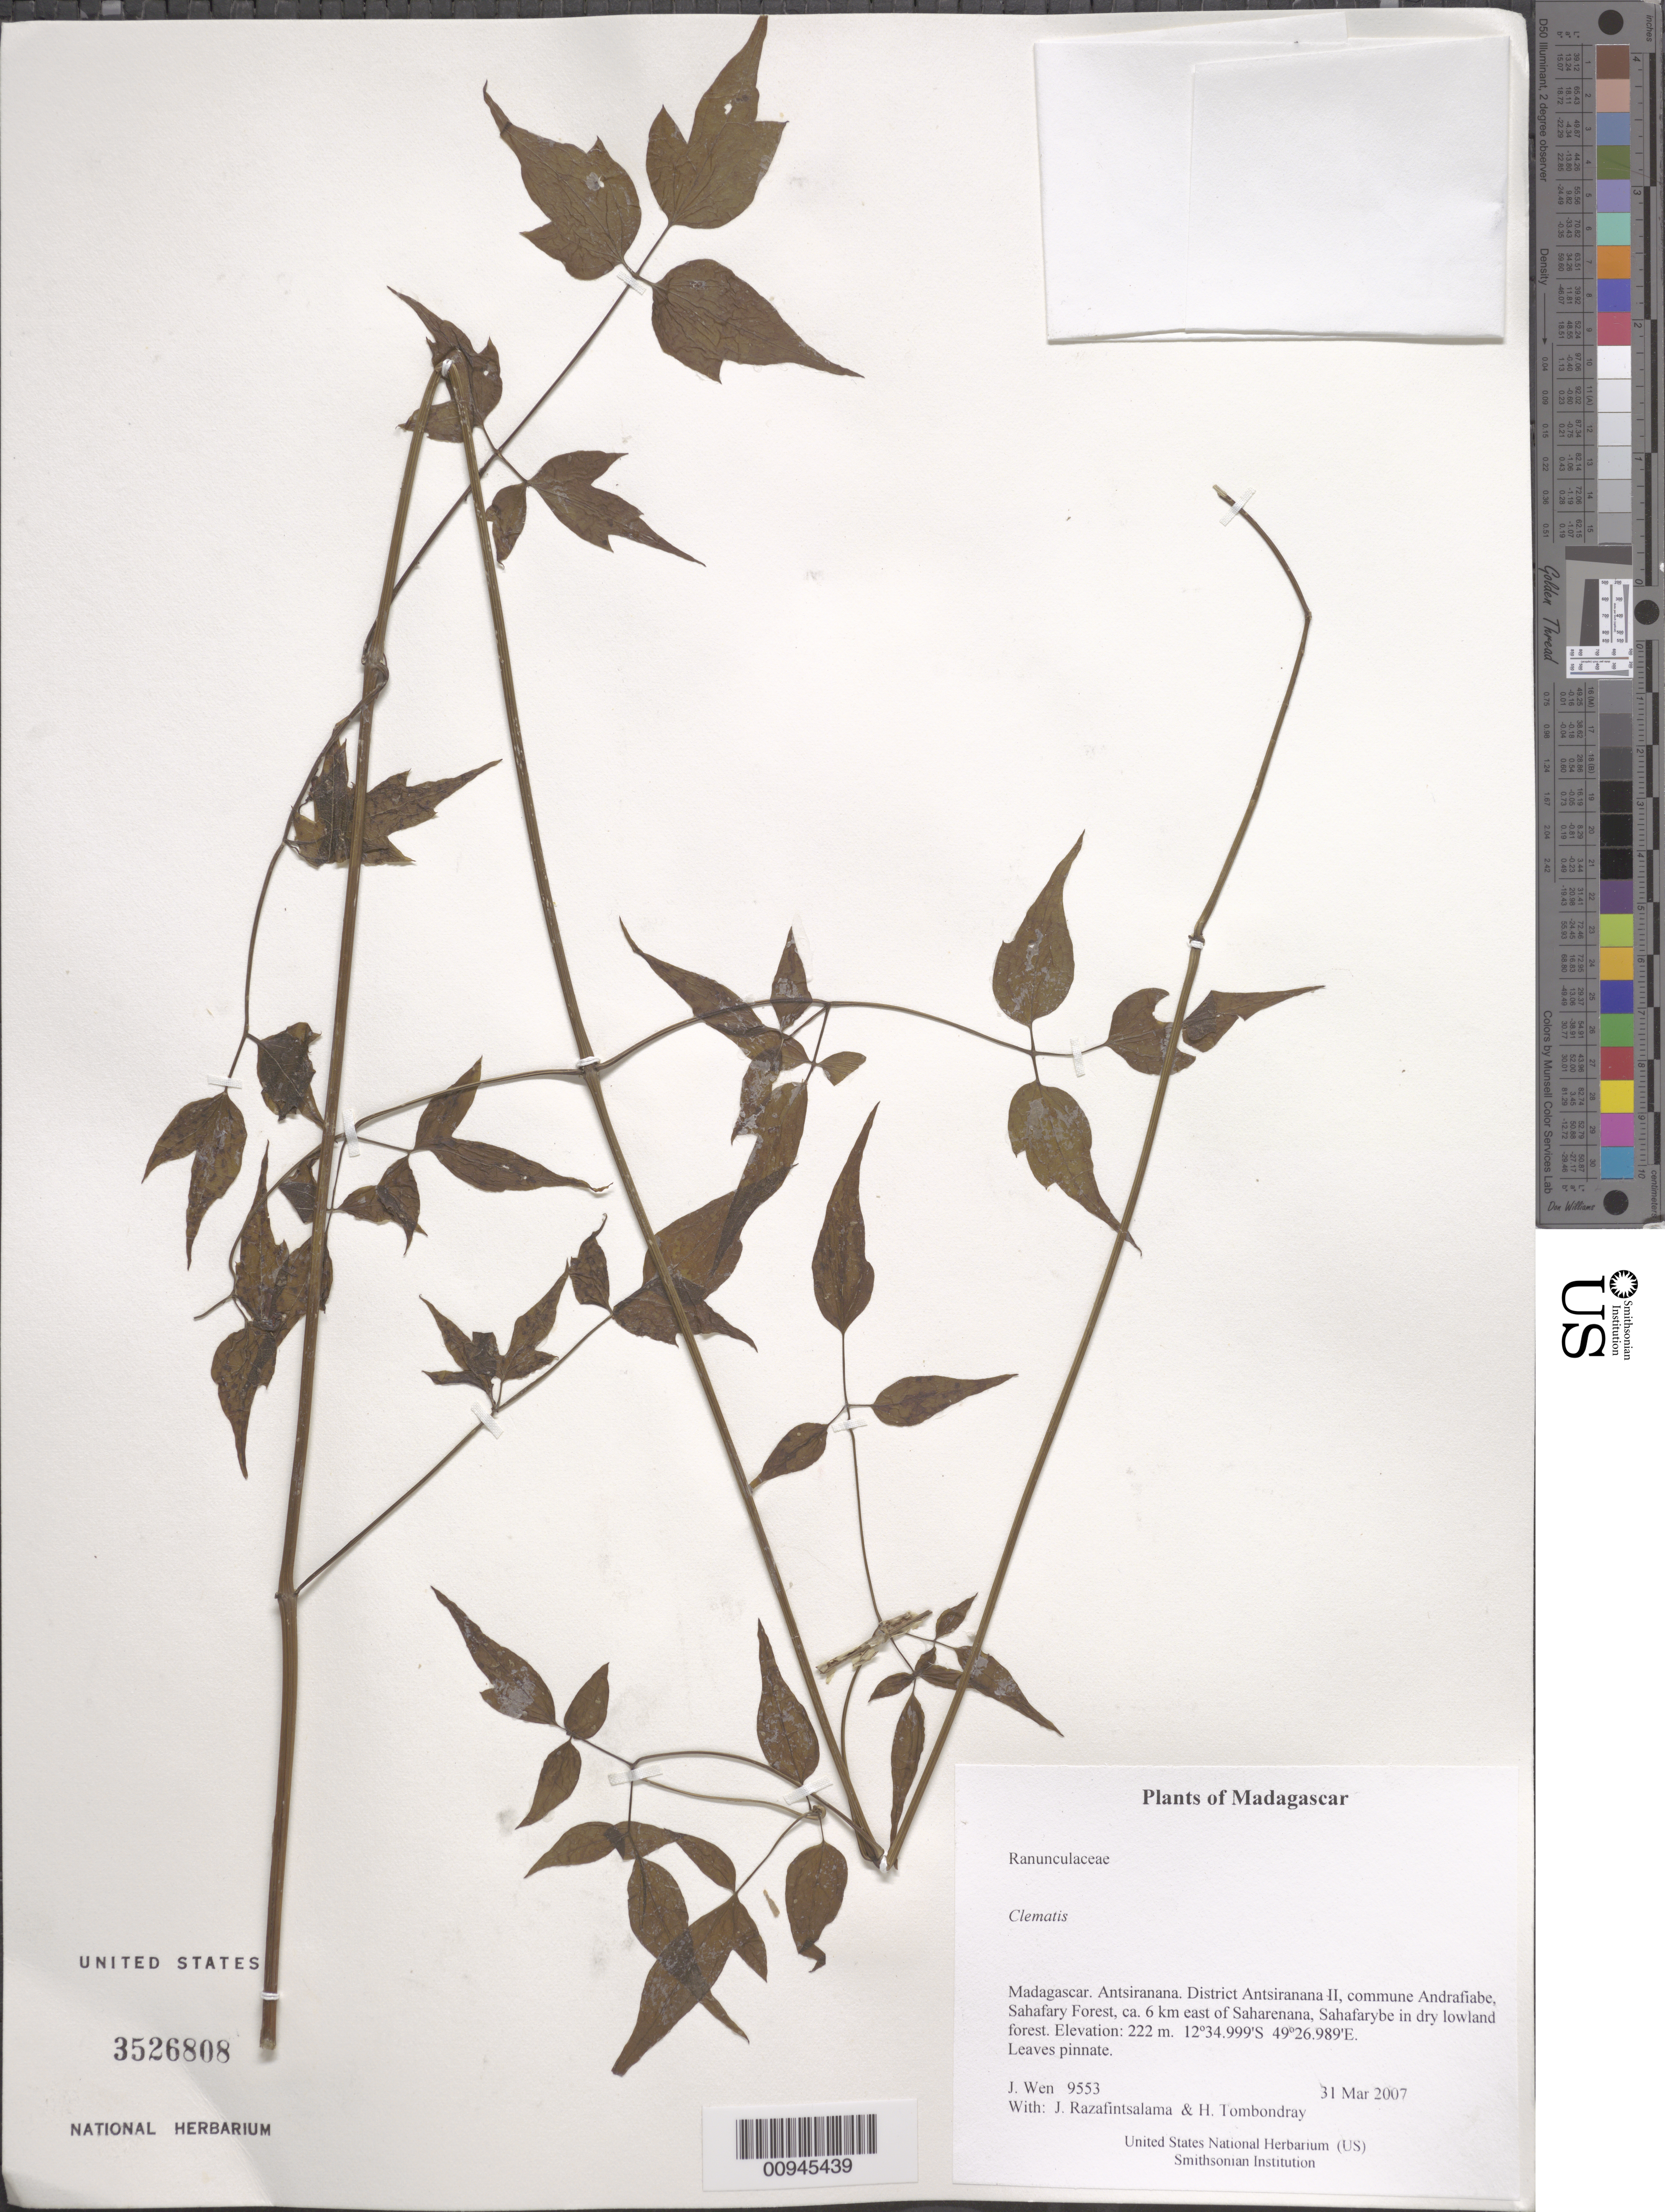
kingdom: Plantae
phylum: Tracheophyta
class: Magnoliopsida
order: Ranunculales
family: Ranunculaceae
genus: Clematis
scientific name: Clematis sp.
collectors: J. Wen, J. Razafintsalama & H. Tombondray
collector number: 9553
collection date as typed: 31 Mar 2007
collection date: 2007-03-31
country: Madagascar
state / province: Diana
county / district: Antsiranana II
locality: District Antsiranana II, commune Andrafiabe, Sahafary Forest, ca. 6 km east of Saharenana, Sahafarybe in dry lowland forest.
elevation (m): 222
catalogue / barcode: US 3526808